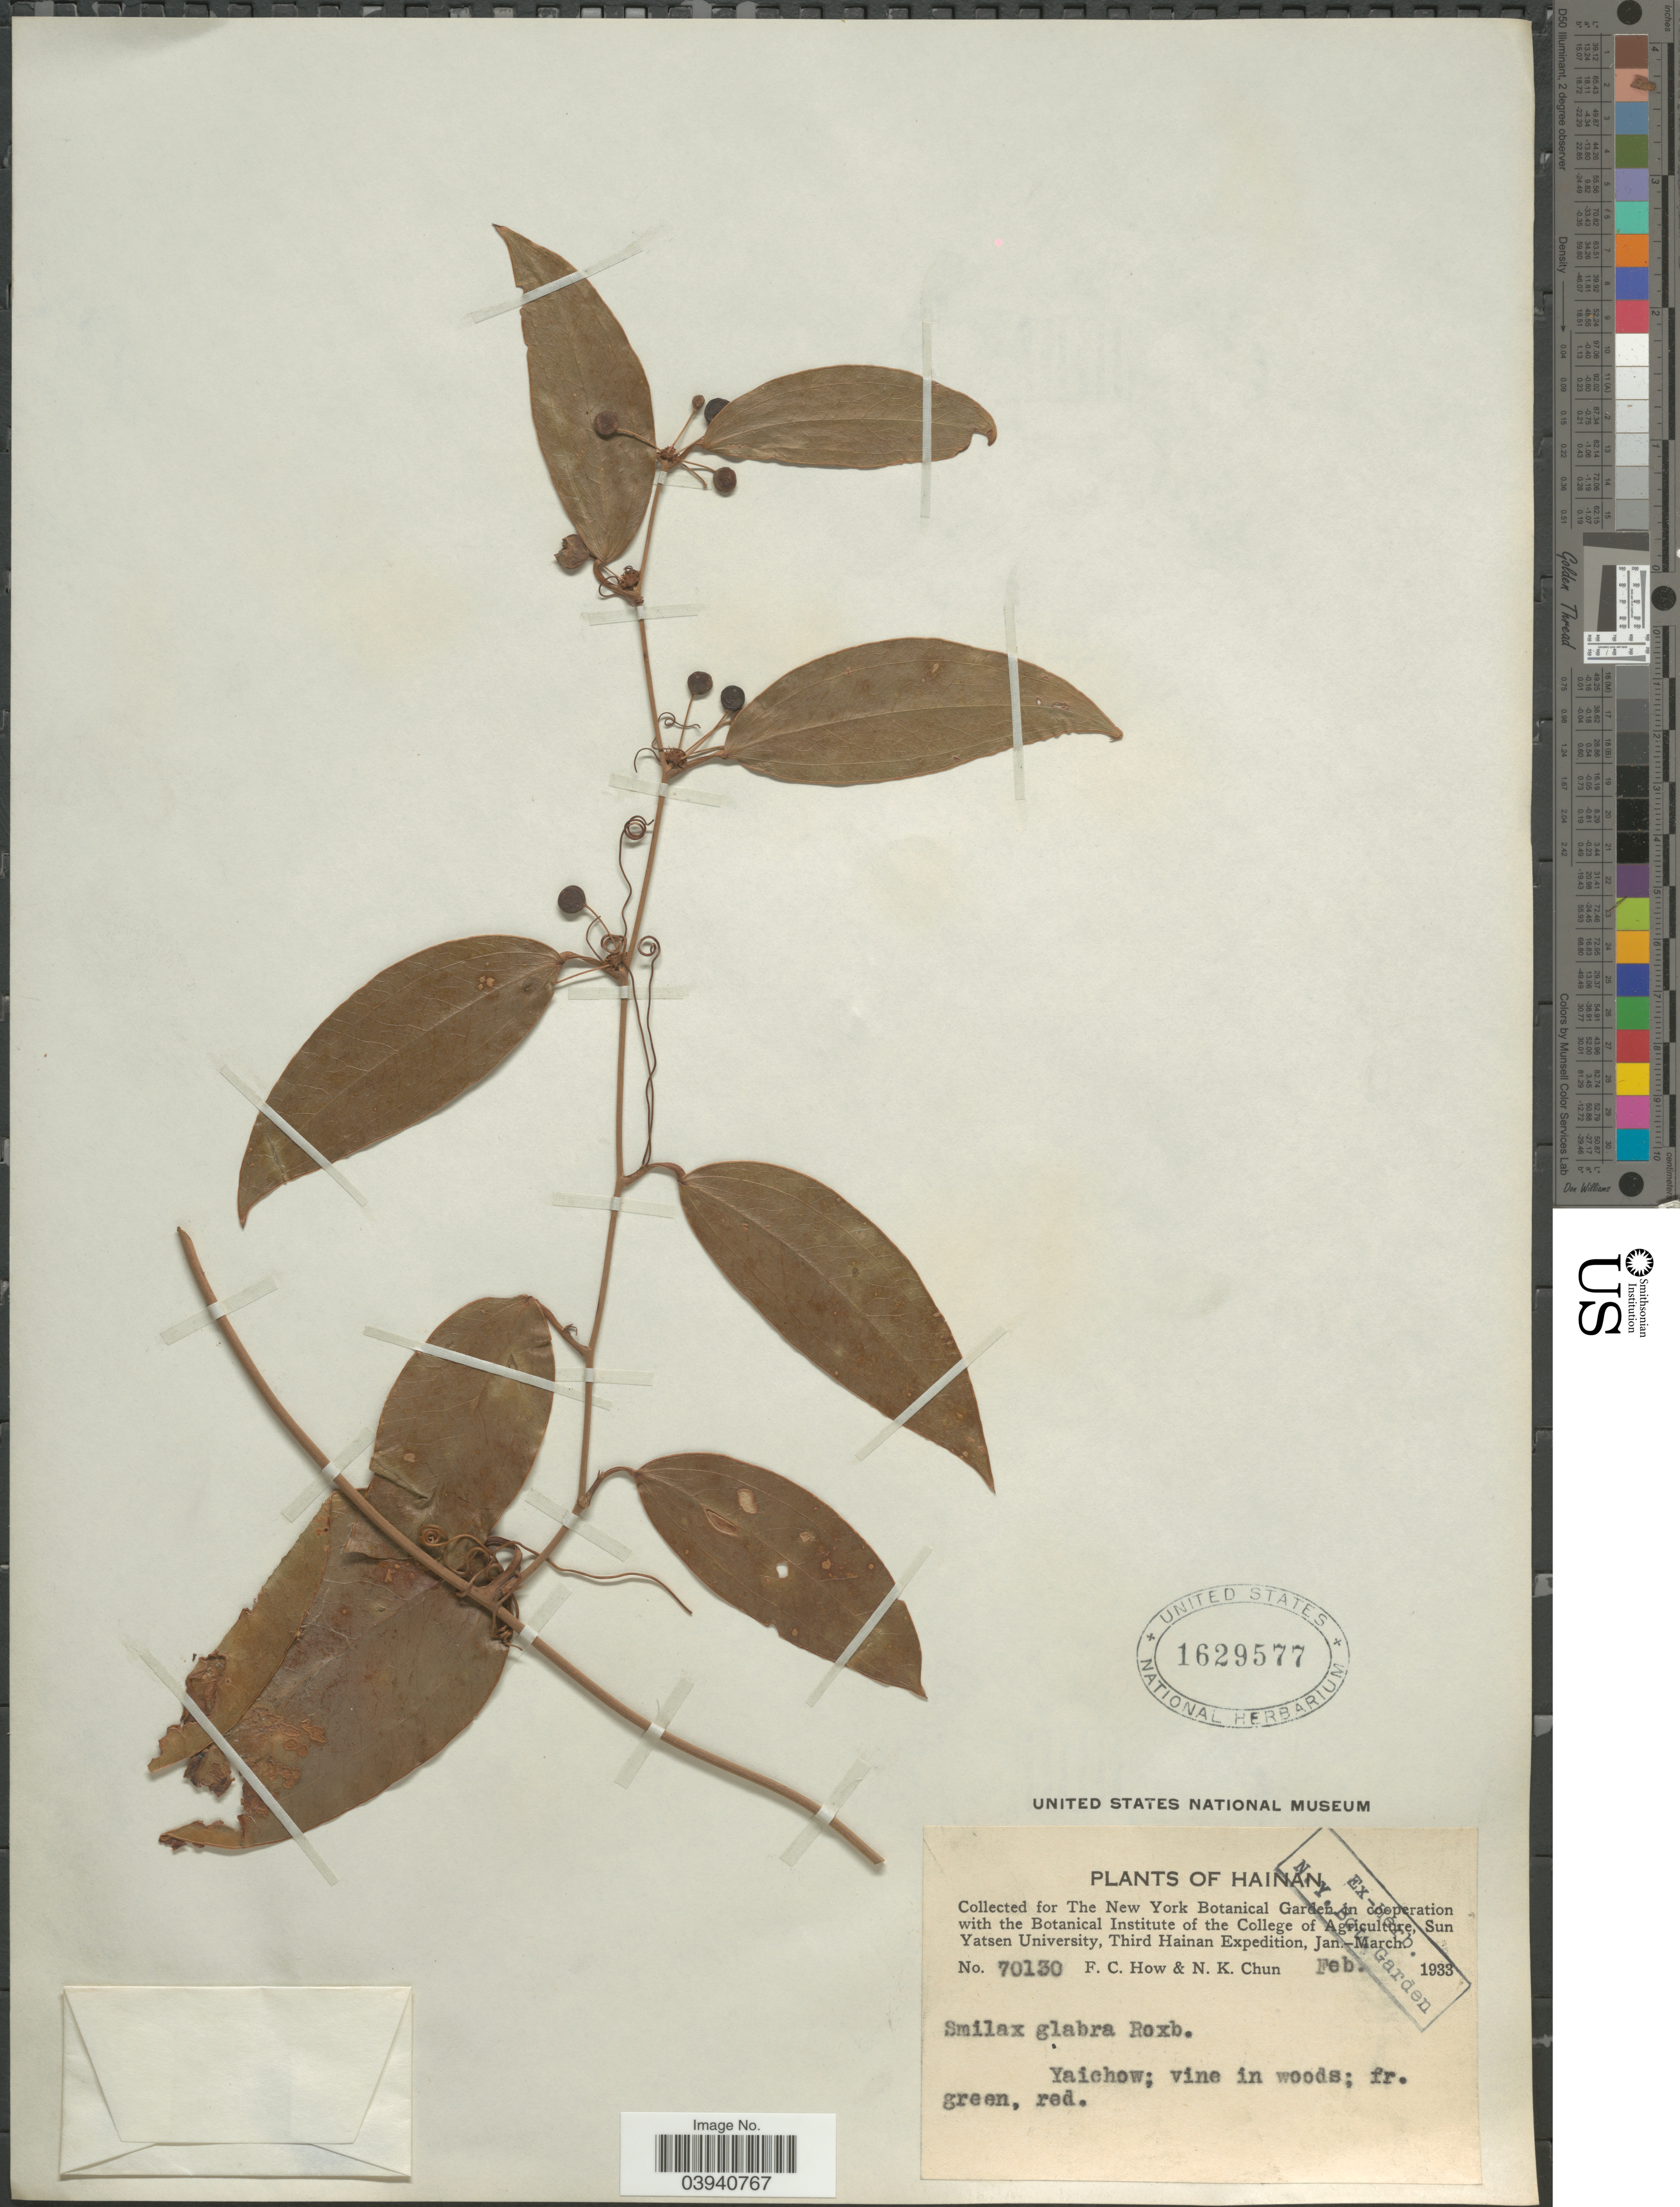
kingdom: Plantae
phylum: Tracheophyta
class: Liliopsida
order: Liliales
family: Smilacaceae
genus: Smilax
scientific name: Smilax glabra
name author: Roxb.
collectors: F. C. How & N. K. Chun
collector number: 70130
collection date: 1933-02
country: China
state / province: Hainan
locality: Yaichow.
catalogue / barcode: US 1629577